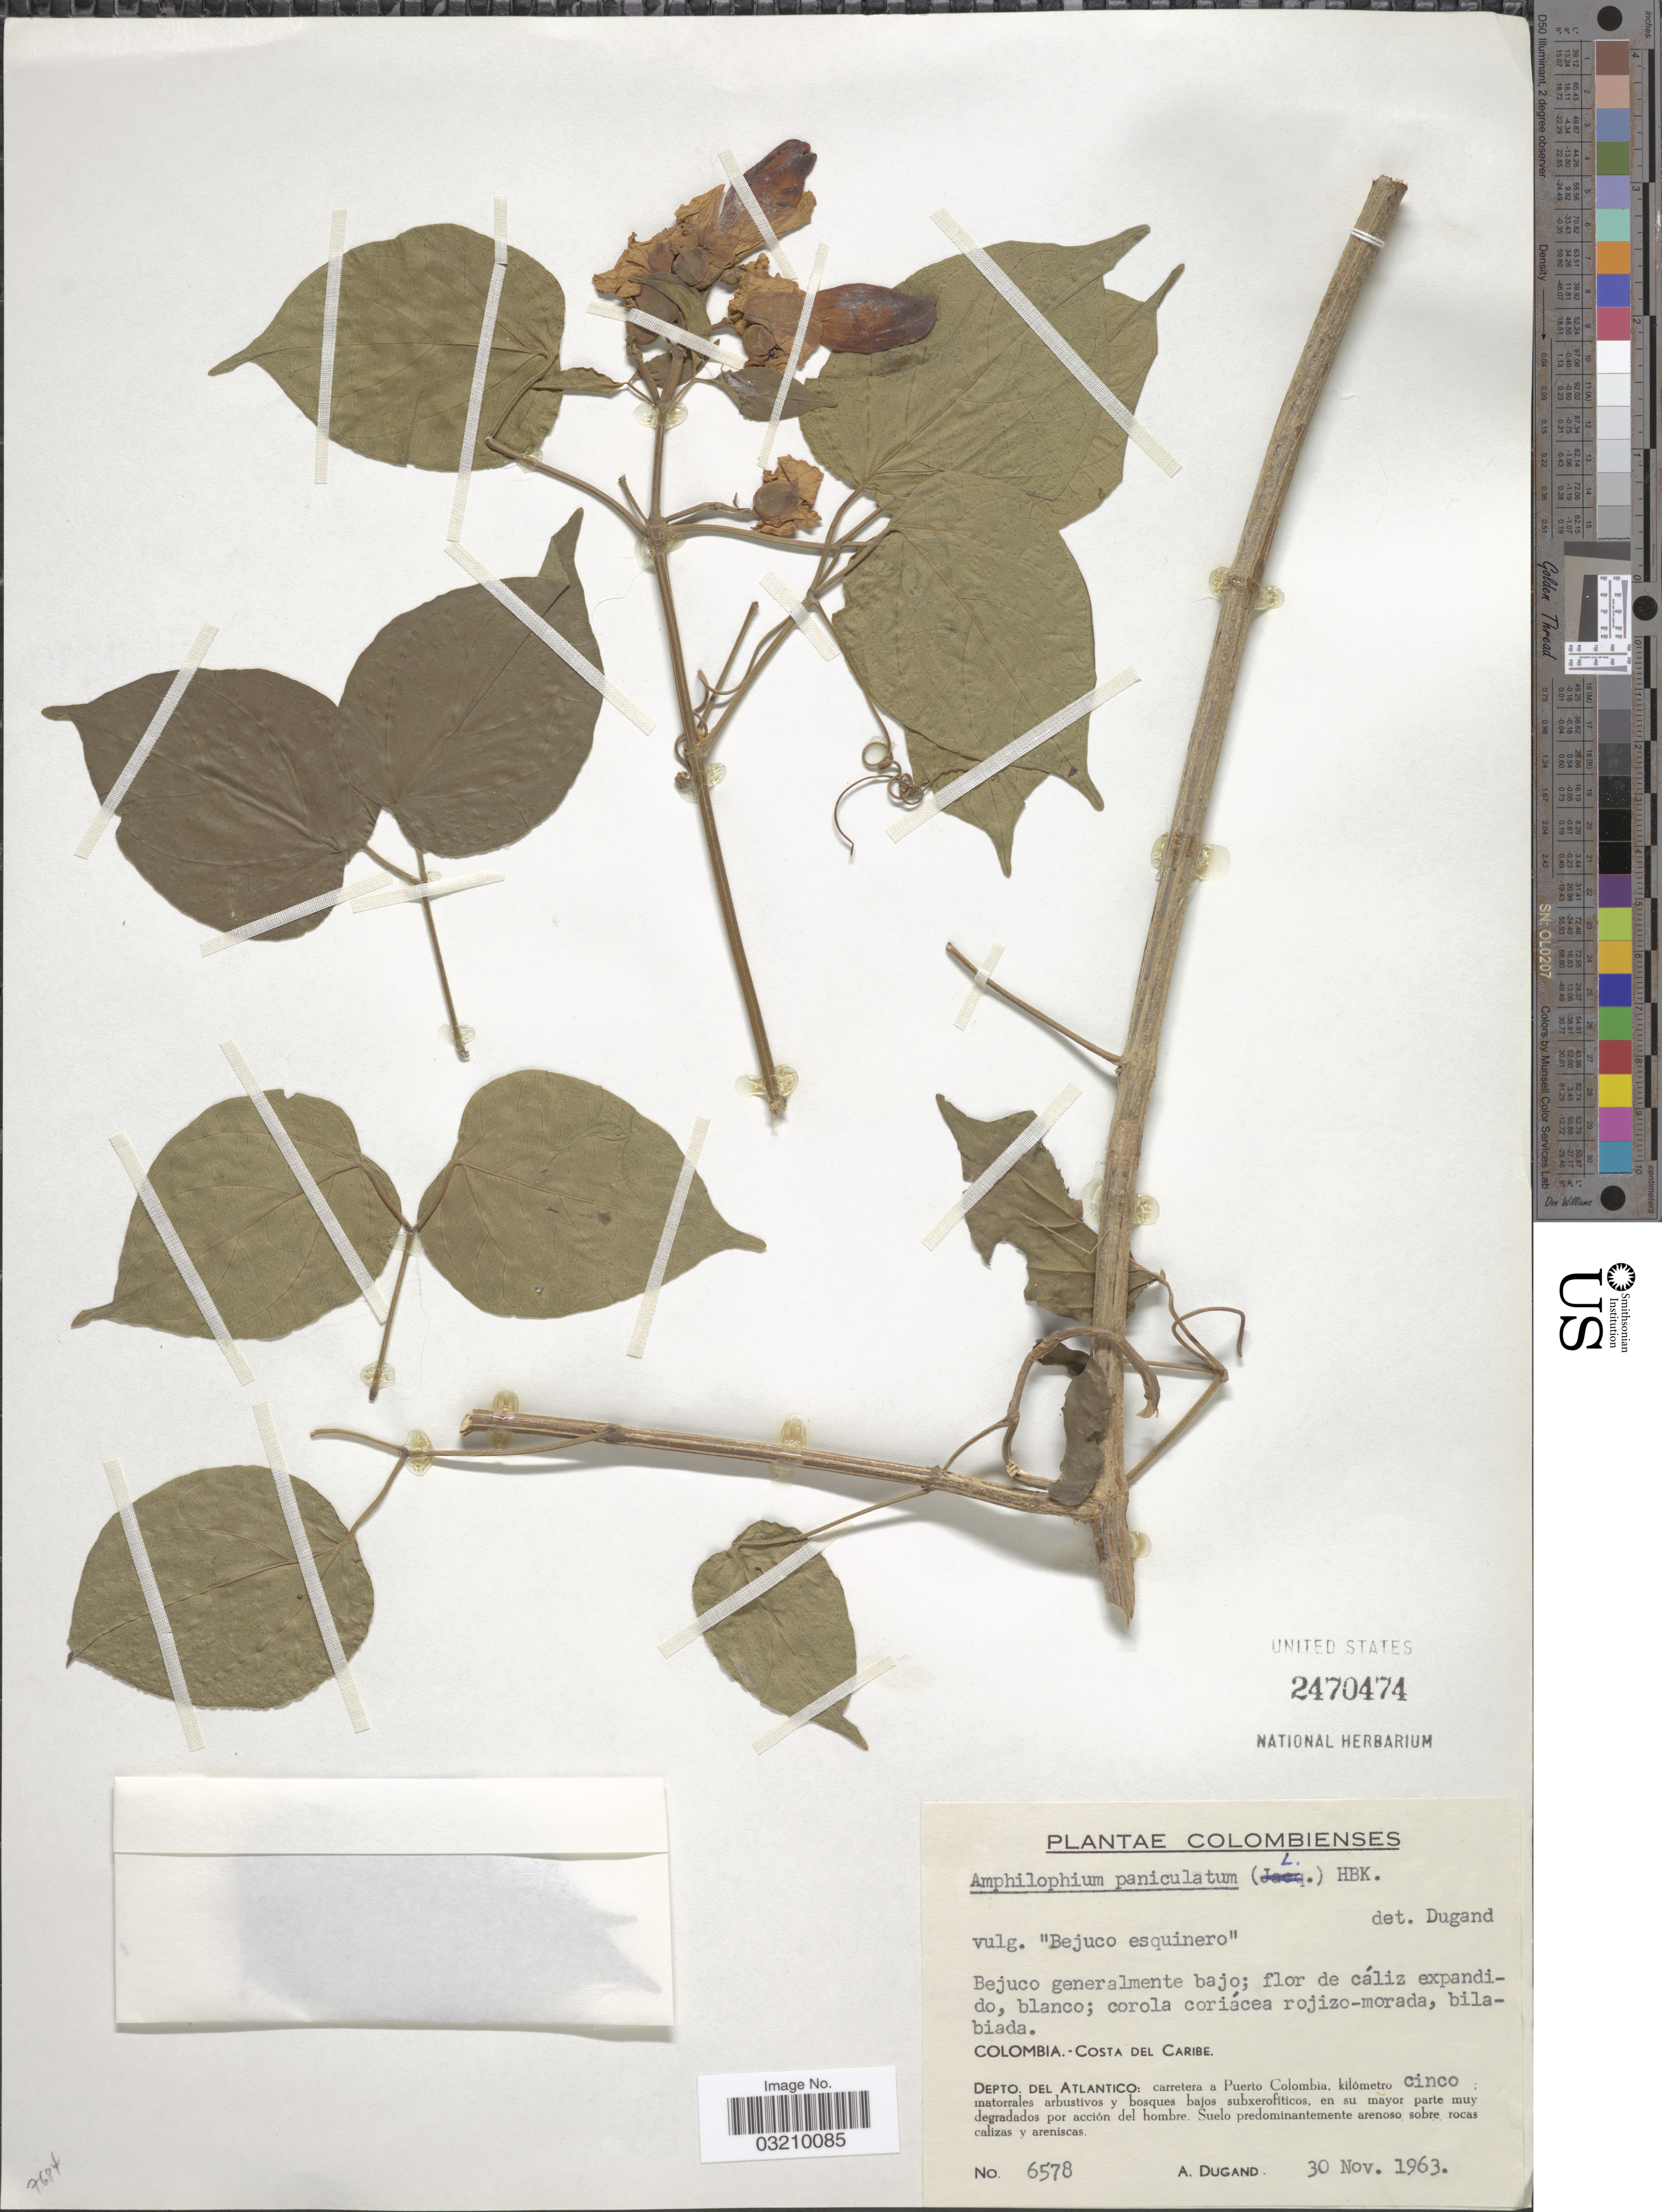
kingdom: Plantae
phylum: Tracheophyta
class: Magnoliopsida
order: Lamiales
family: Bignoniaceae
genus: Amphilophium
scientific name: Amphilophium paniculatum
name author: (L.) Kunth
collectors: A. Dugand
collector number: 6578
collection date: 1963-11-30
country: Colombia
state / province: Atlántico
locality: Costa del Caribe. Depto. del Atlantico: carretera a Puerto Colombia, kilómetro cinco.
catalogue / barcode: US 2470474